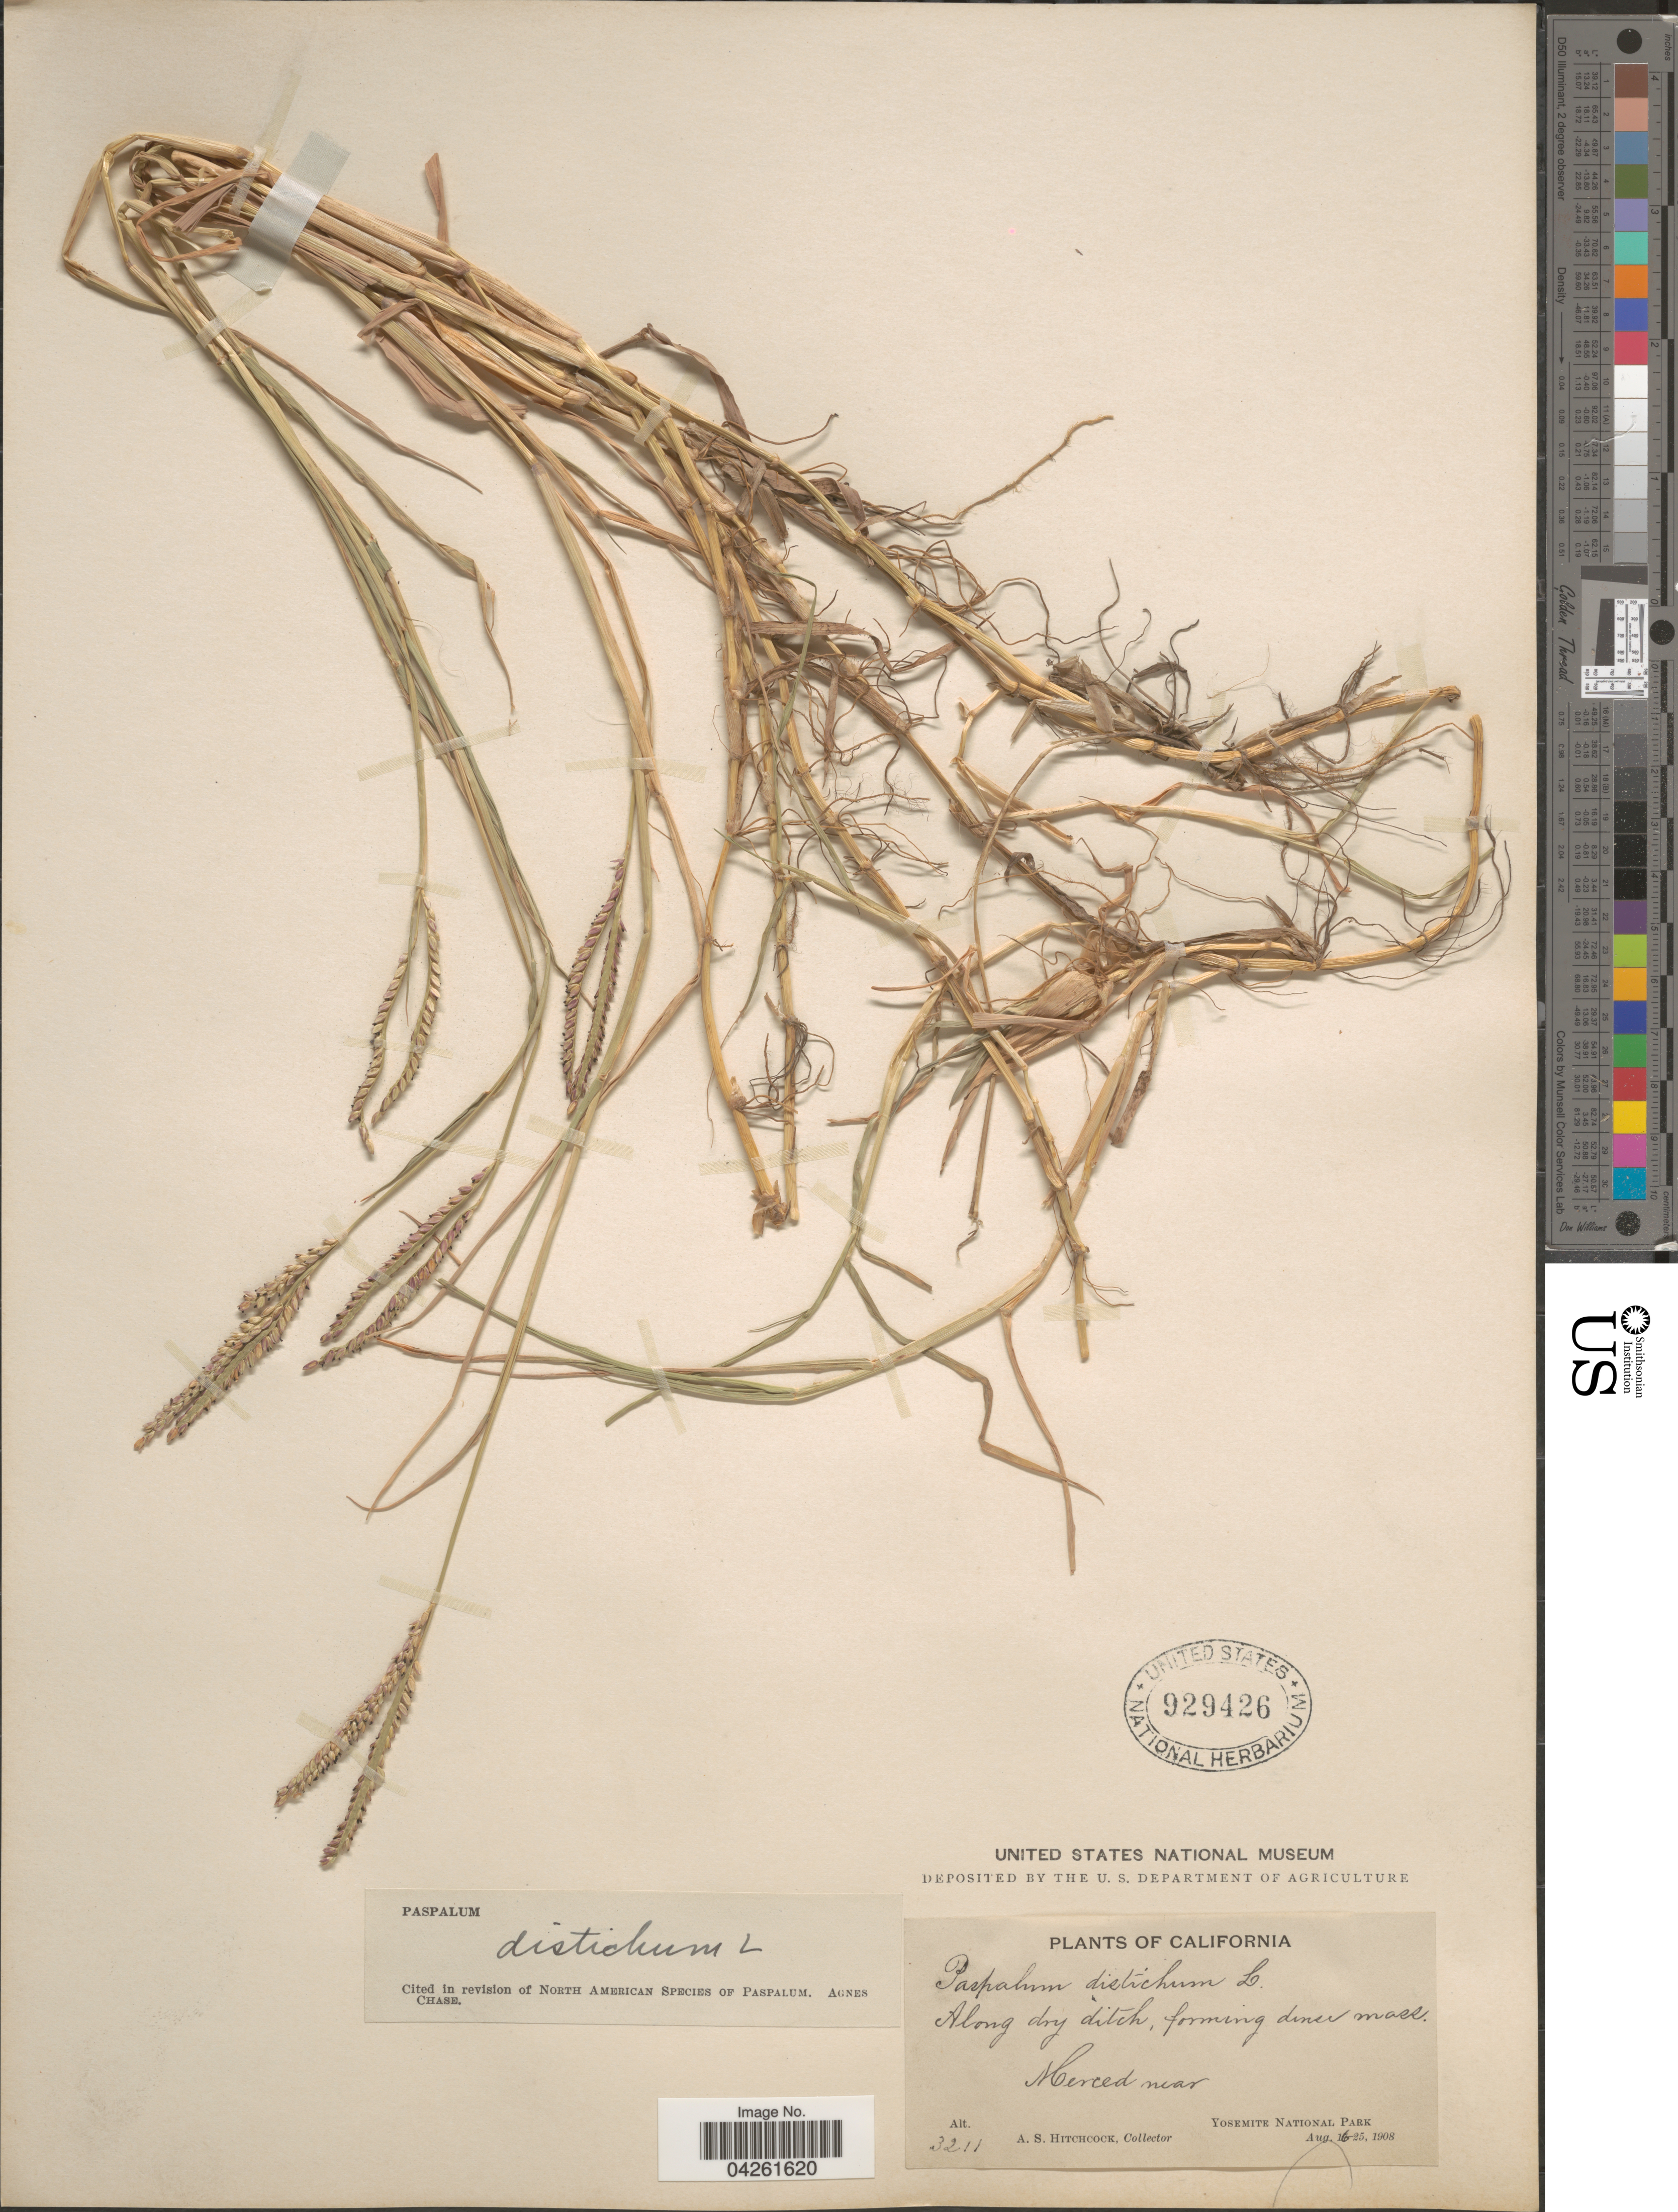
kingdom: Plantae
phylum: Tracheophyta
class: Liliopsida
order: Poales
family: Poaceae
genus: Paspalum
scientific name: Paspalum distichum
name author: L.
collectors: A. S. Hitchcock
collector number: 3211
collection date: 1908-08-16/1908-08-25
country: United States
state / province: California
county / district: Mariposa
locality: Along dry ditch. Merced near Yosemite National Park.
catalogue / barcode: US 929426